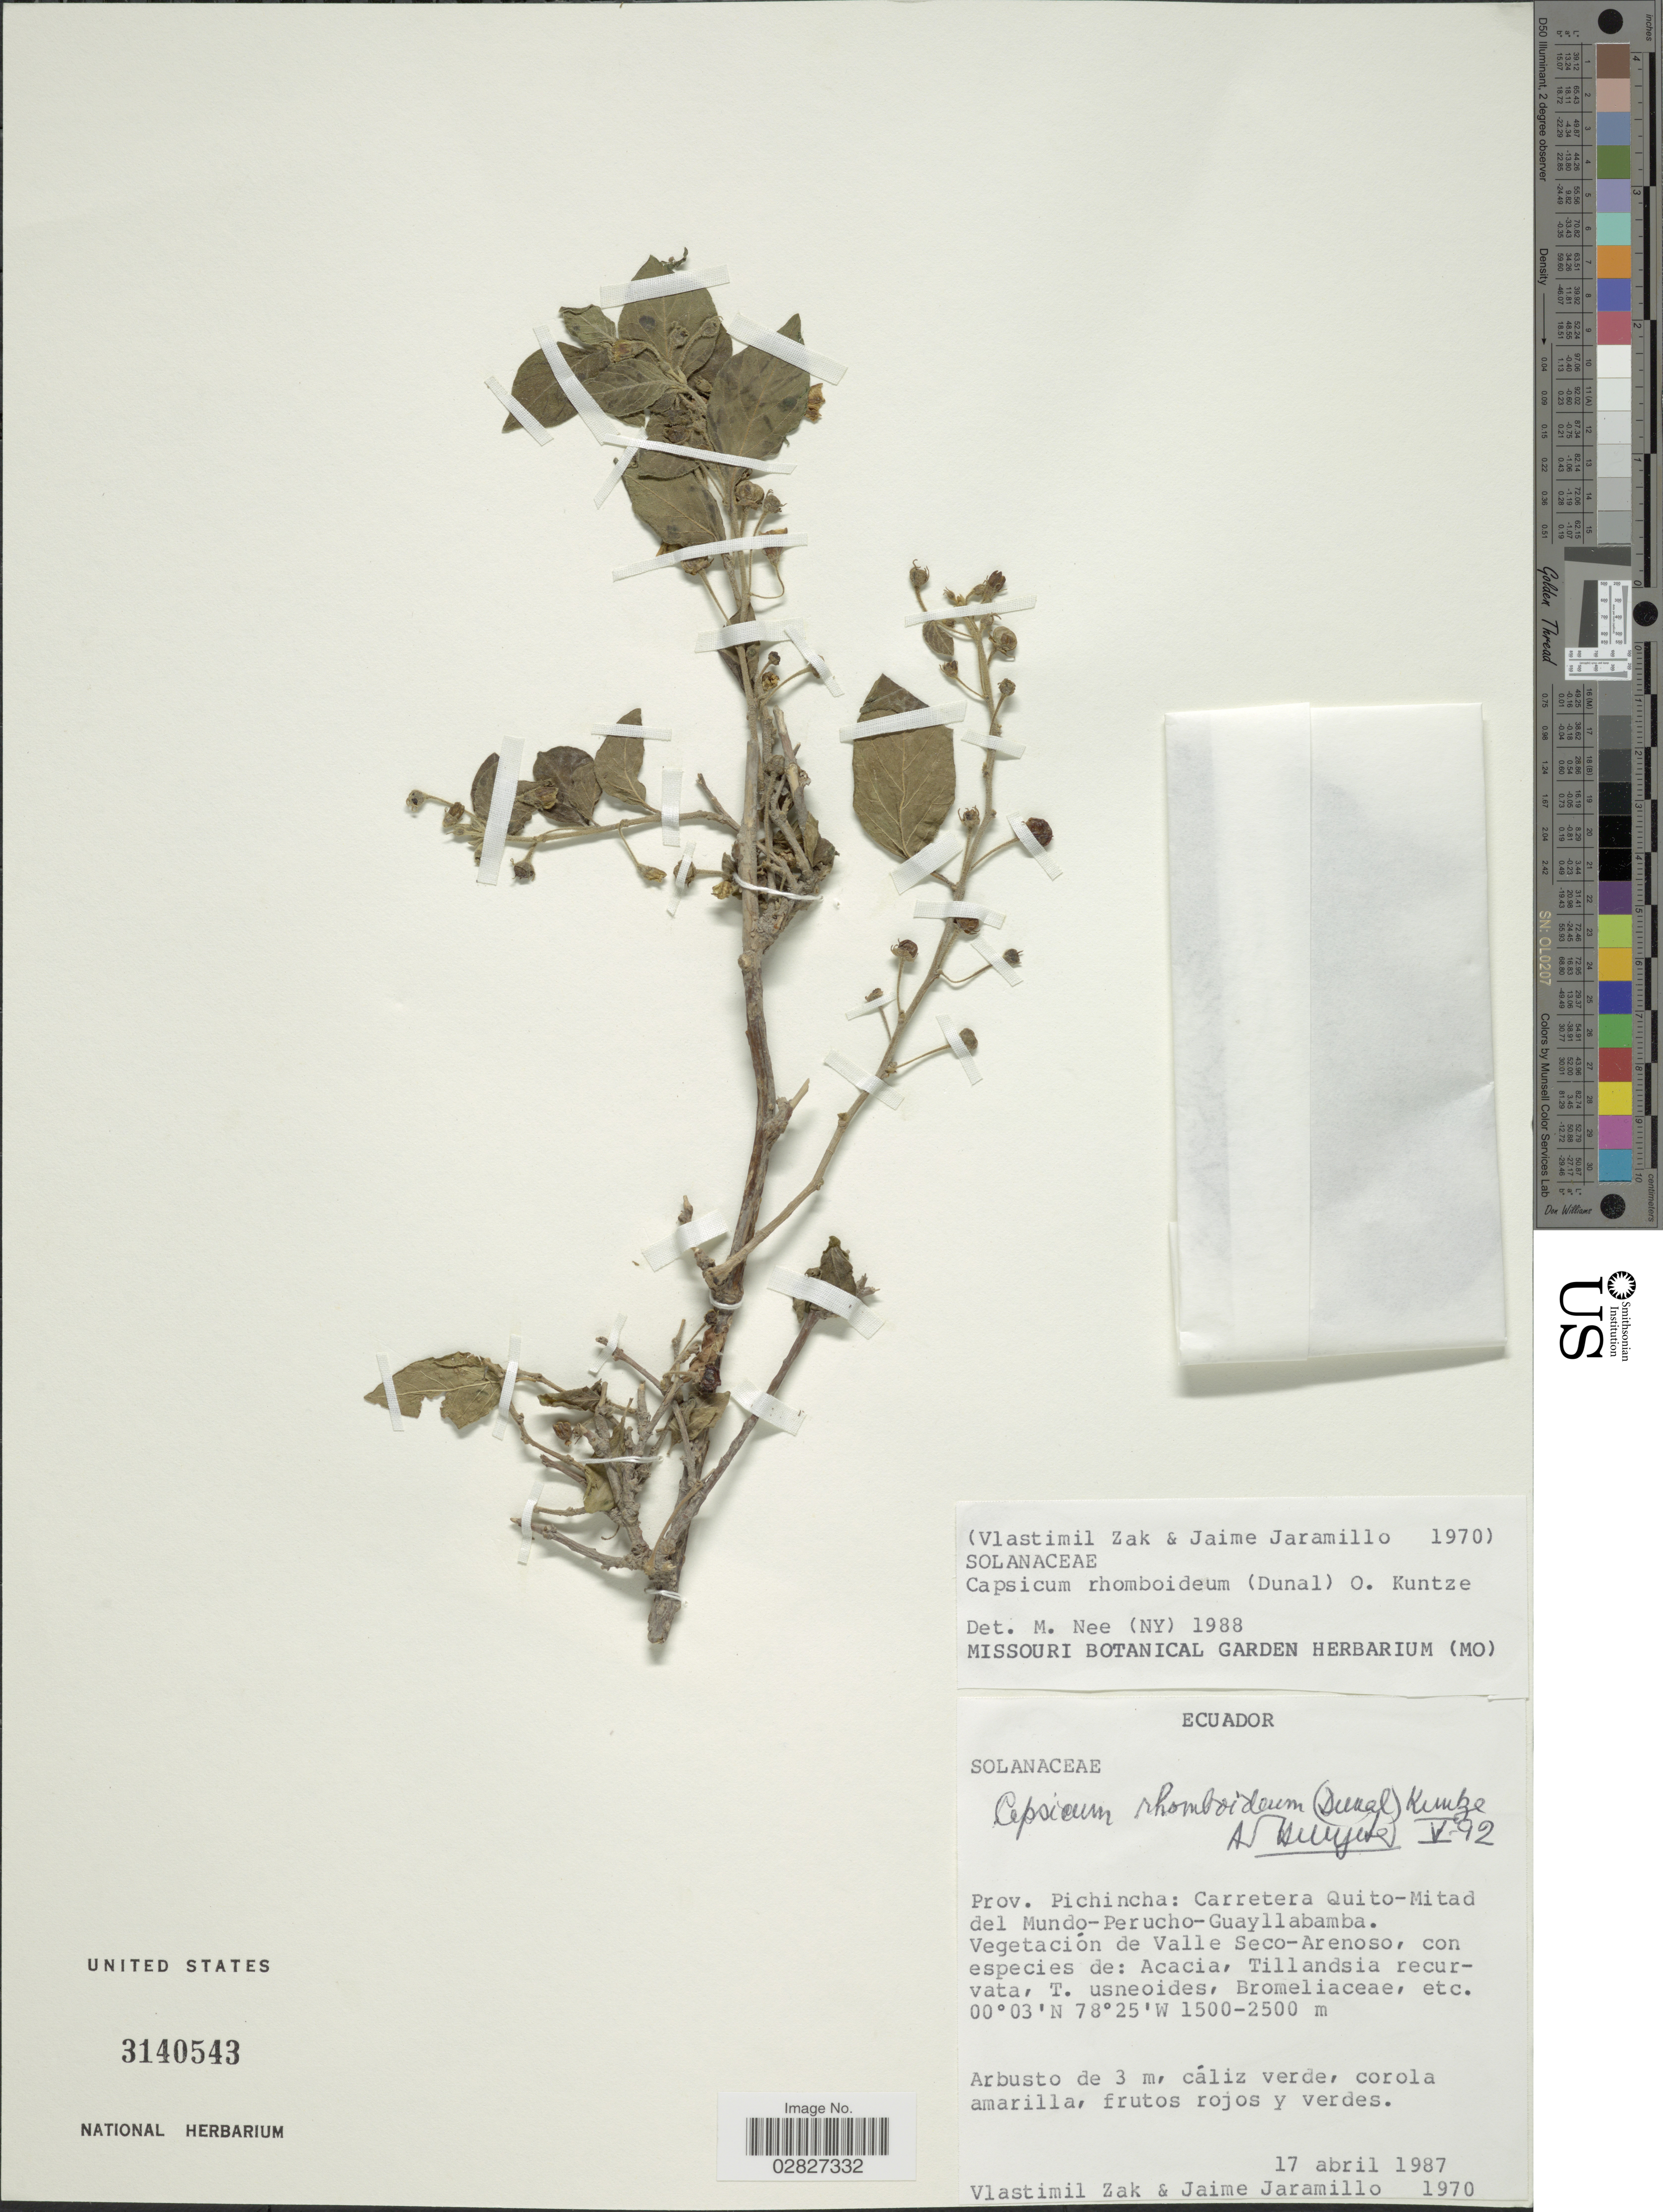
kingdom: Plantae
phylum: Tracheophyta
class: Magnoliopsida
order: Solanales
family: Solanaceae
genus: Capsicum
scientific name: Capsicum rhomboideum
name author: (Humb. & Bonpl. ex Dunal) Kuntze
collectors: V. Zak & J. Jaramillo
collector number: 1970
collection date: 1987-04-17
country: Ecuador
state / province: Pichincha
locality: Prov. Pichincha: Carretera Quito-Mitad del Mundo-Perucho-Guayllabamba. Vegetación de Valle Seco-Arenoso.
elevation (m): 1500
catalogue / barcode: US 3140543